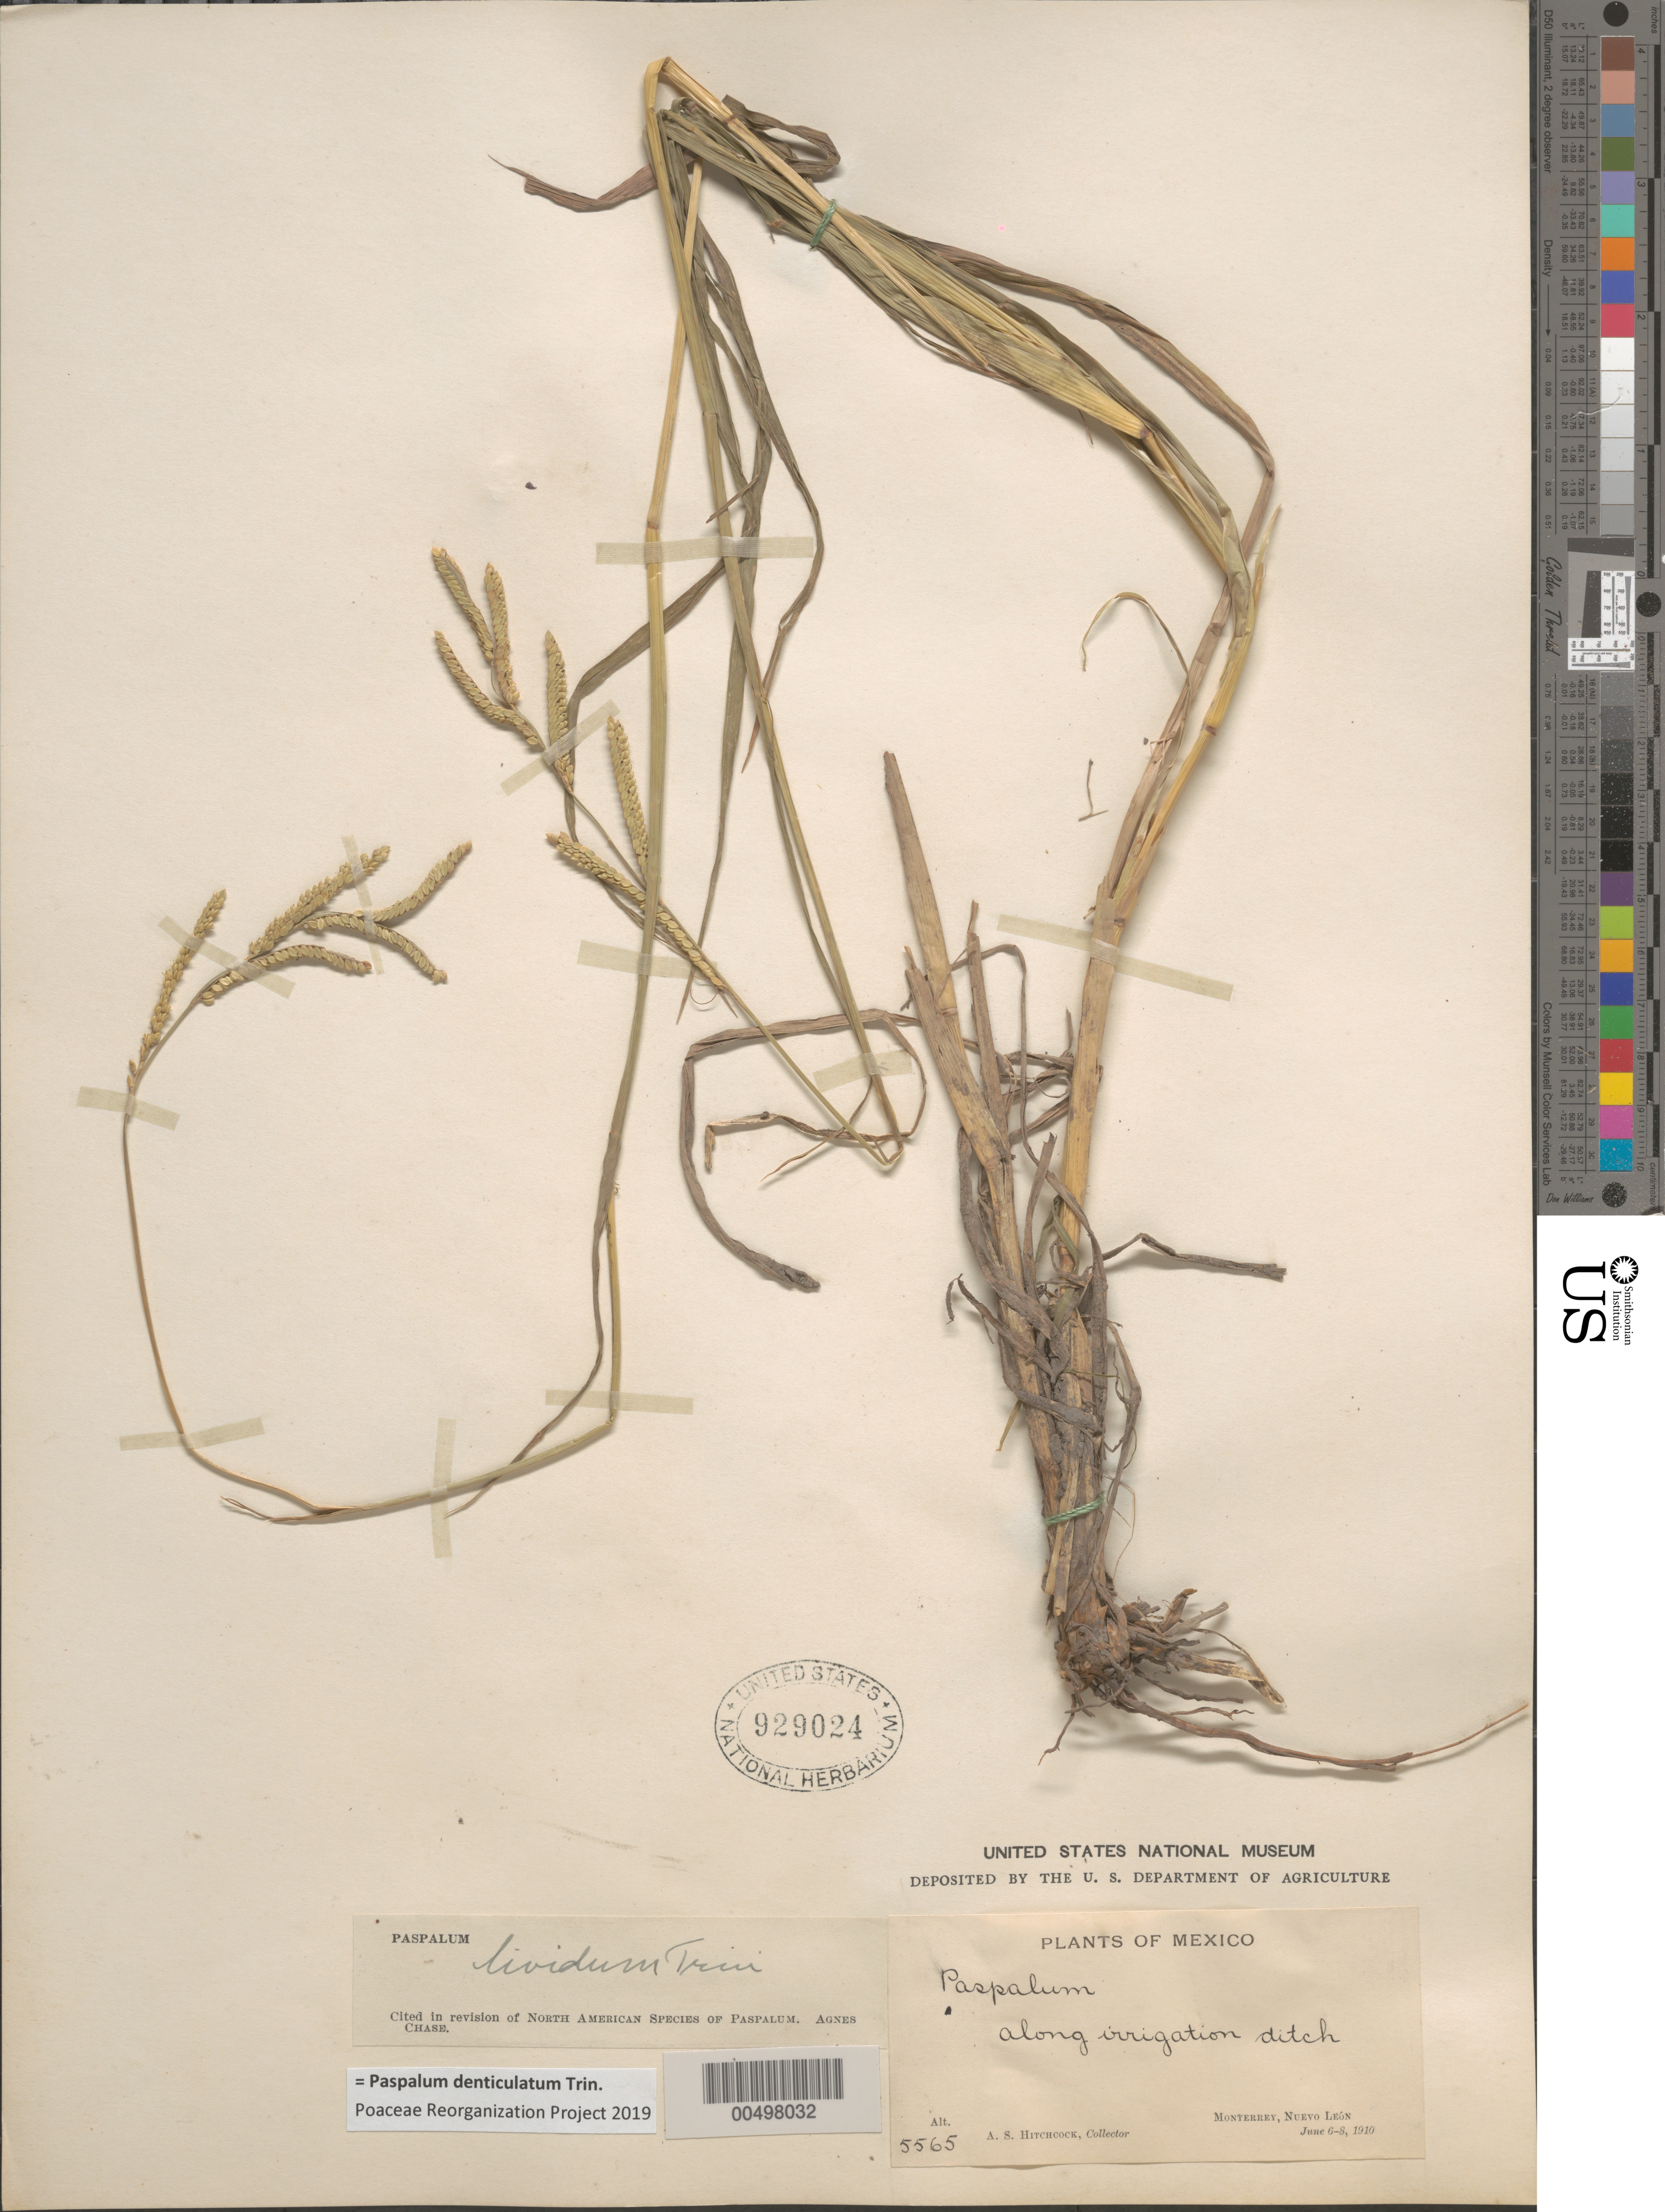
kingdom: Plantae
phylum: Tracheophyta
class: Liliopsida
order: Poales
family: Poaceae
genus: Paspalum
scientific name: Paspalum lividum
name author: Trin. in Schltdl.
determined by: Chase, [M.] Agnes, (US)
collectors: A. S. Hitchcock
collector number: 5565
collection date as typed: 6 Jun 1910 to 8 Jun 1910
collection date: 1910-06-06/1910-06-08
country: Mexico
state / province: Nuevo León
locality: Monterrey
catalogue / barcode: US 929024